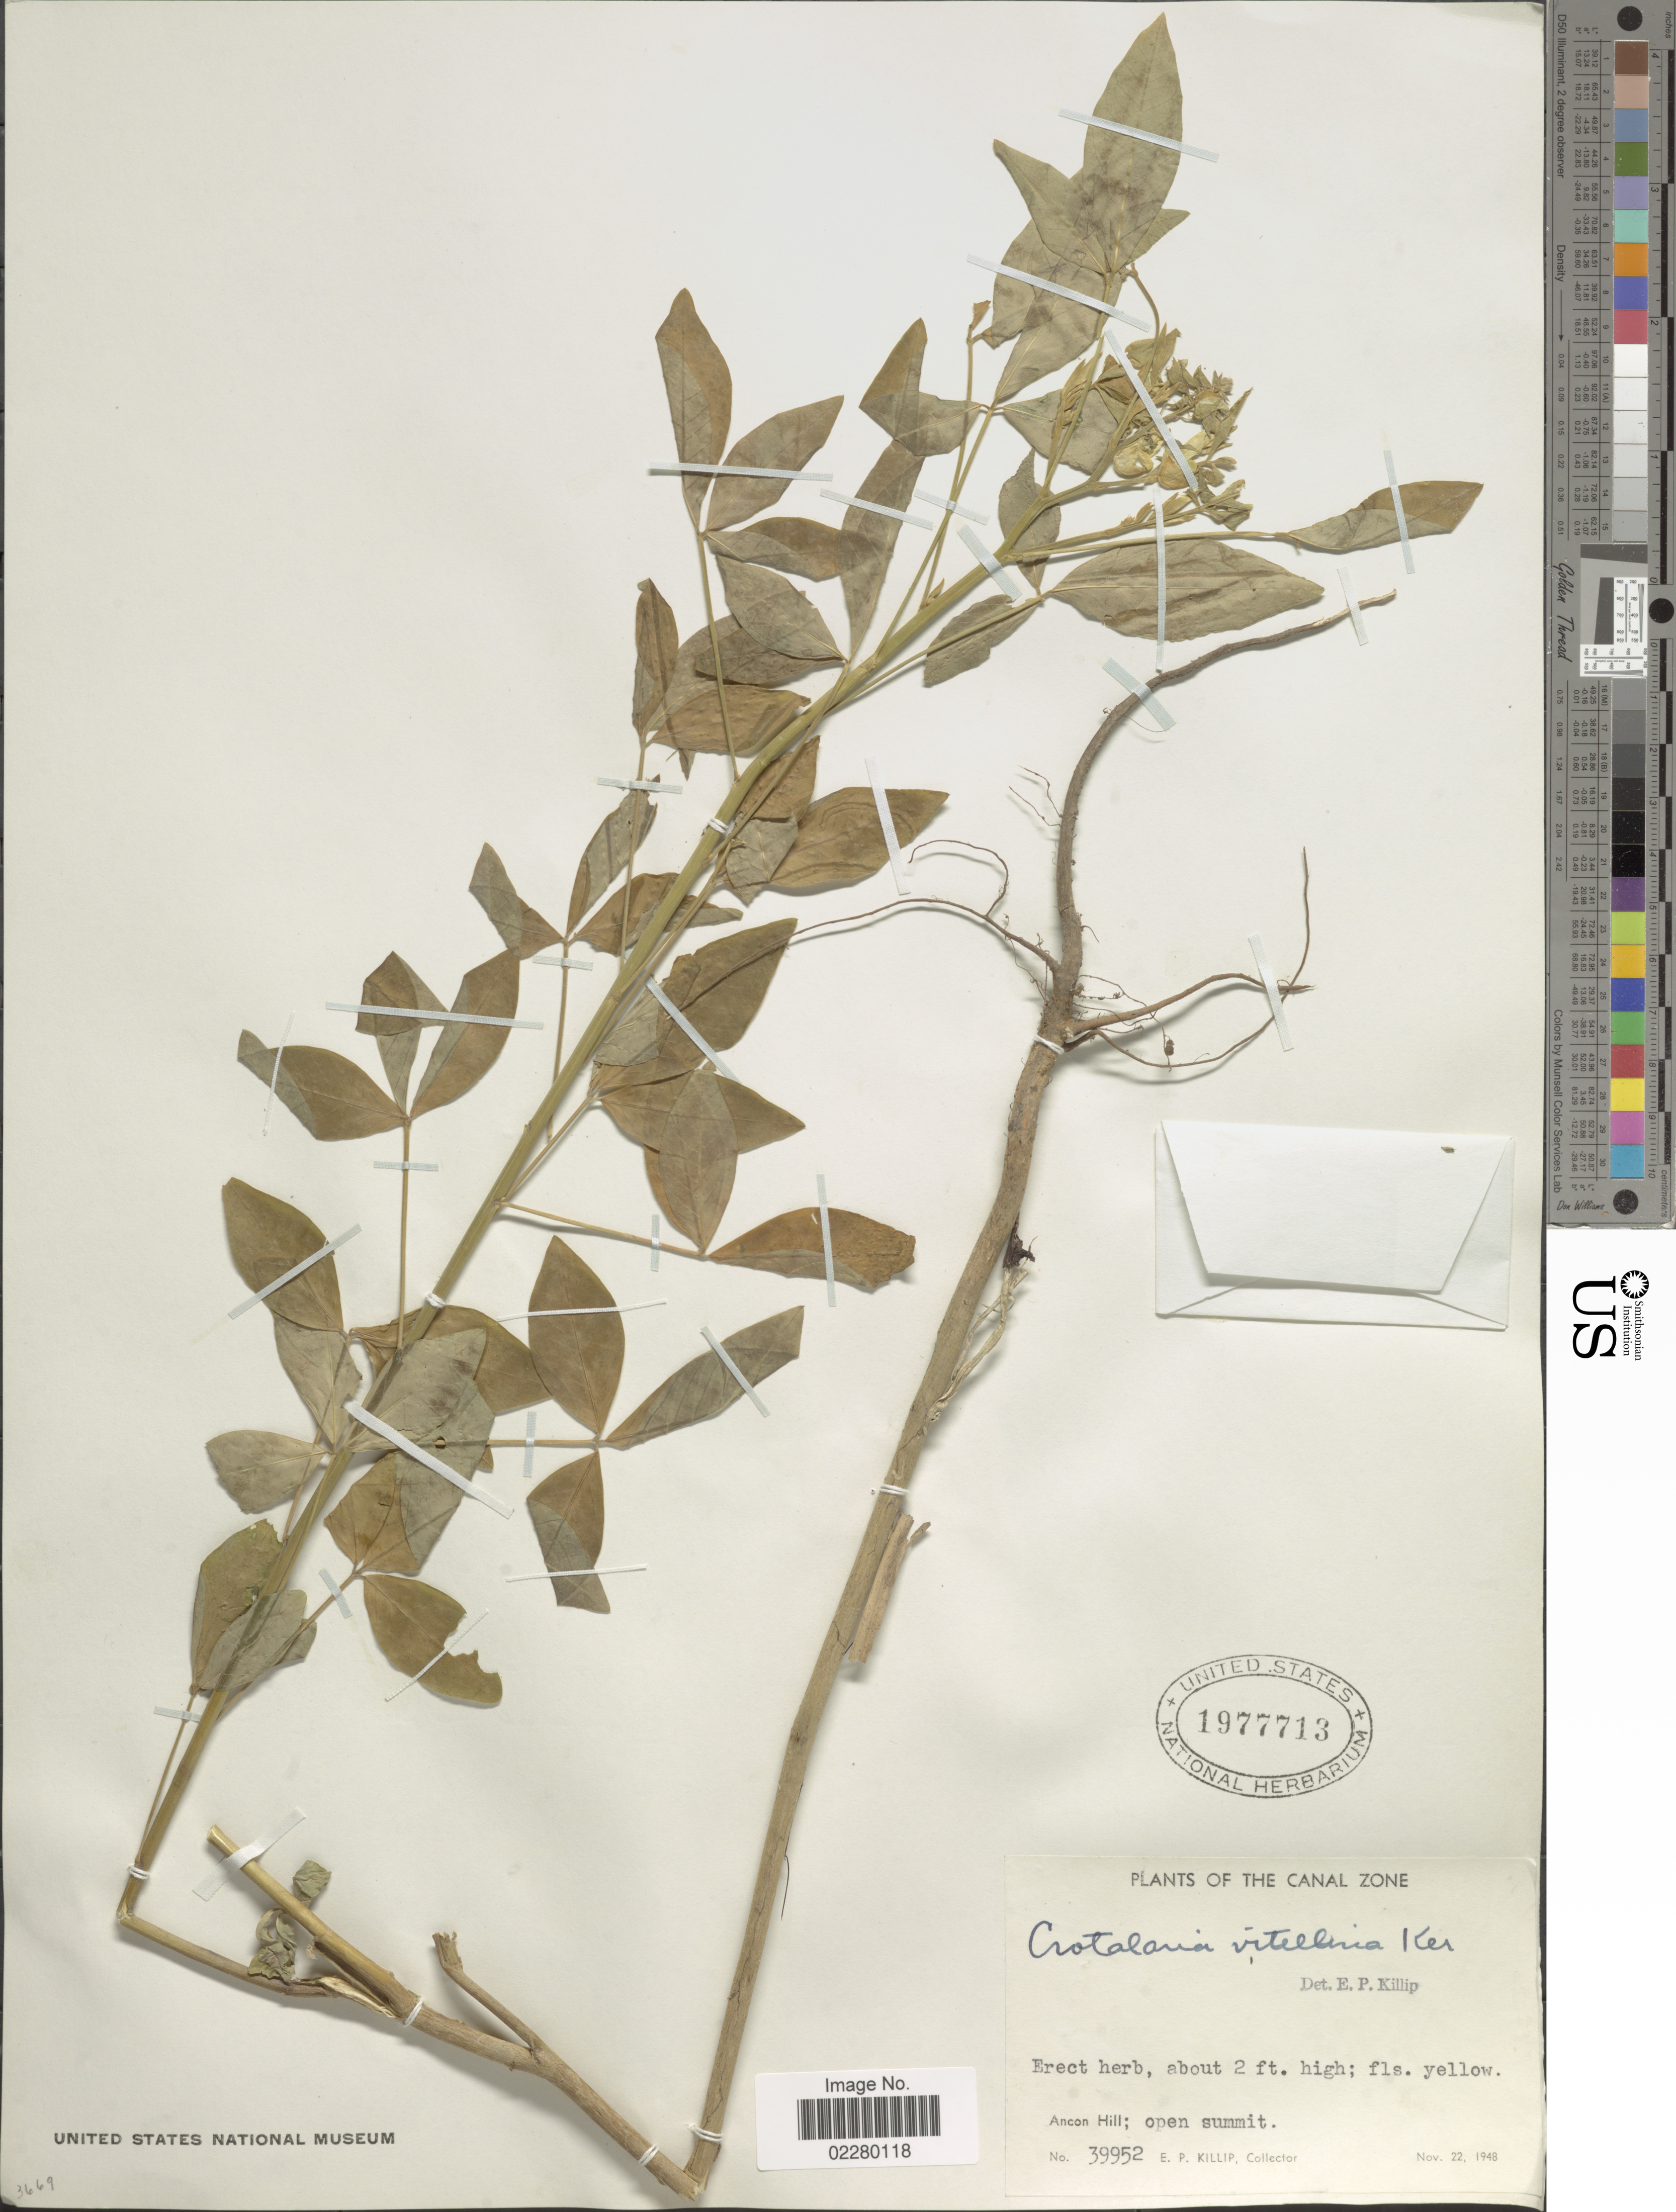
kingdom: Plantae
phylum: Tracheophyta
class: Magnoliopsida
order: Fabales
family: Fabaceae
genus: Crotalaria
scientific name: Crotalaria cajanifolia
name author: Kunth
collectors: E. P. Killip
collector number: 39952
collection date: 1948-11-22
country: Panama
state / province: Colón / Panamá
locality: Canal Zone. Ancon Hill; open summit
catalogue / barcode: US 1977713